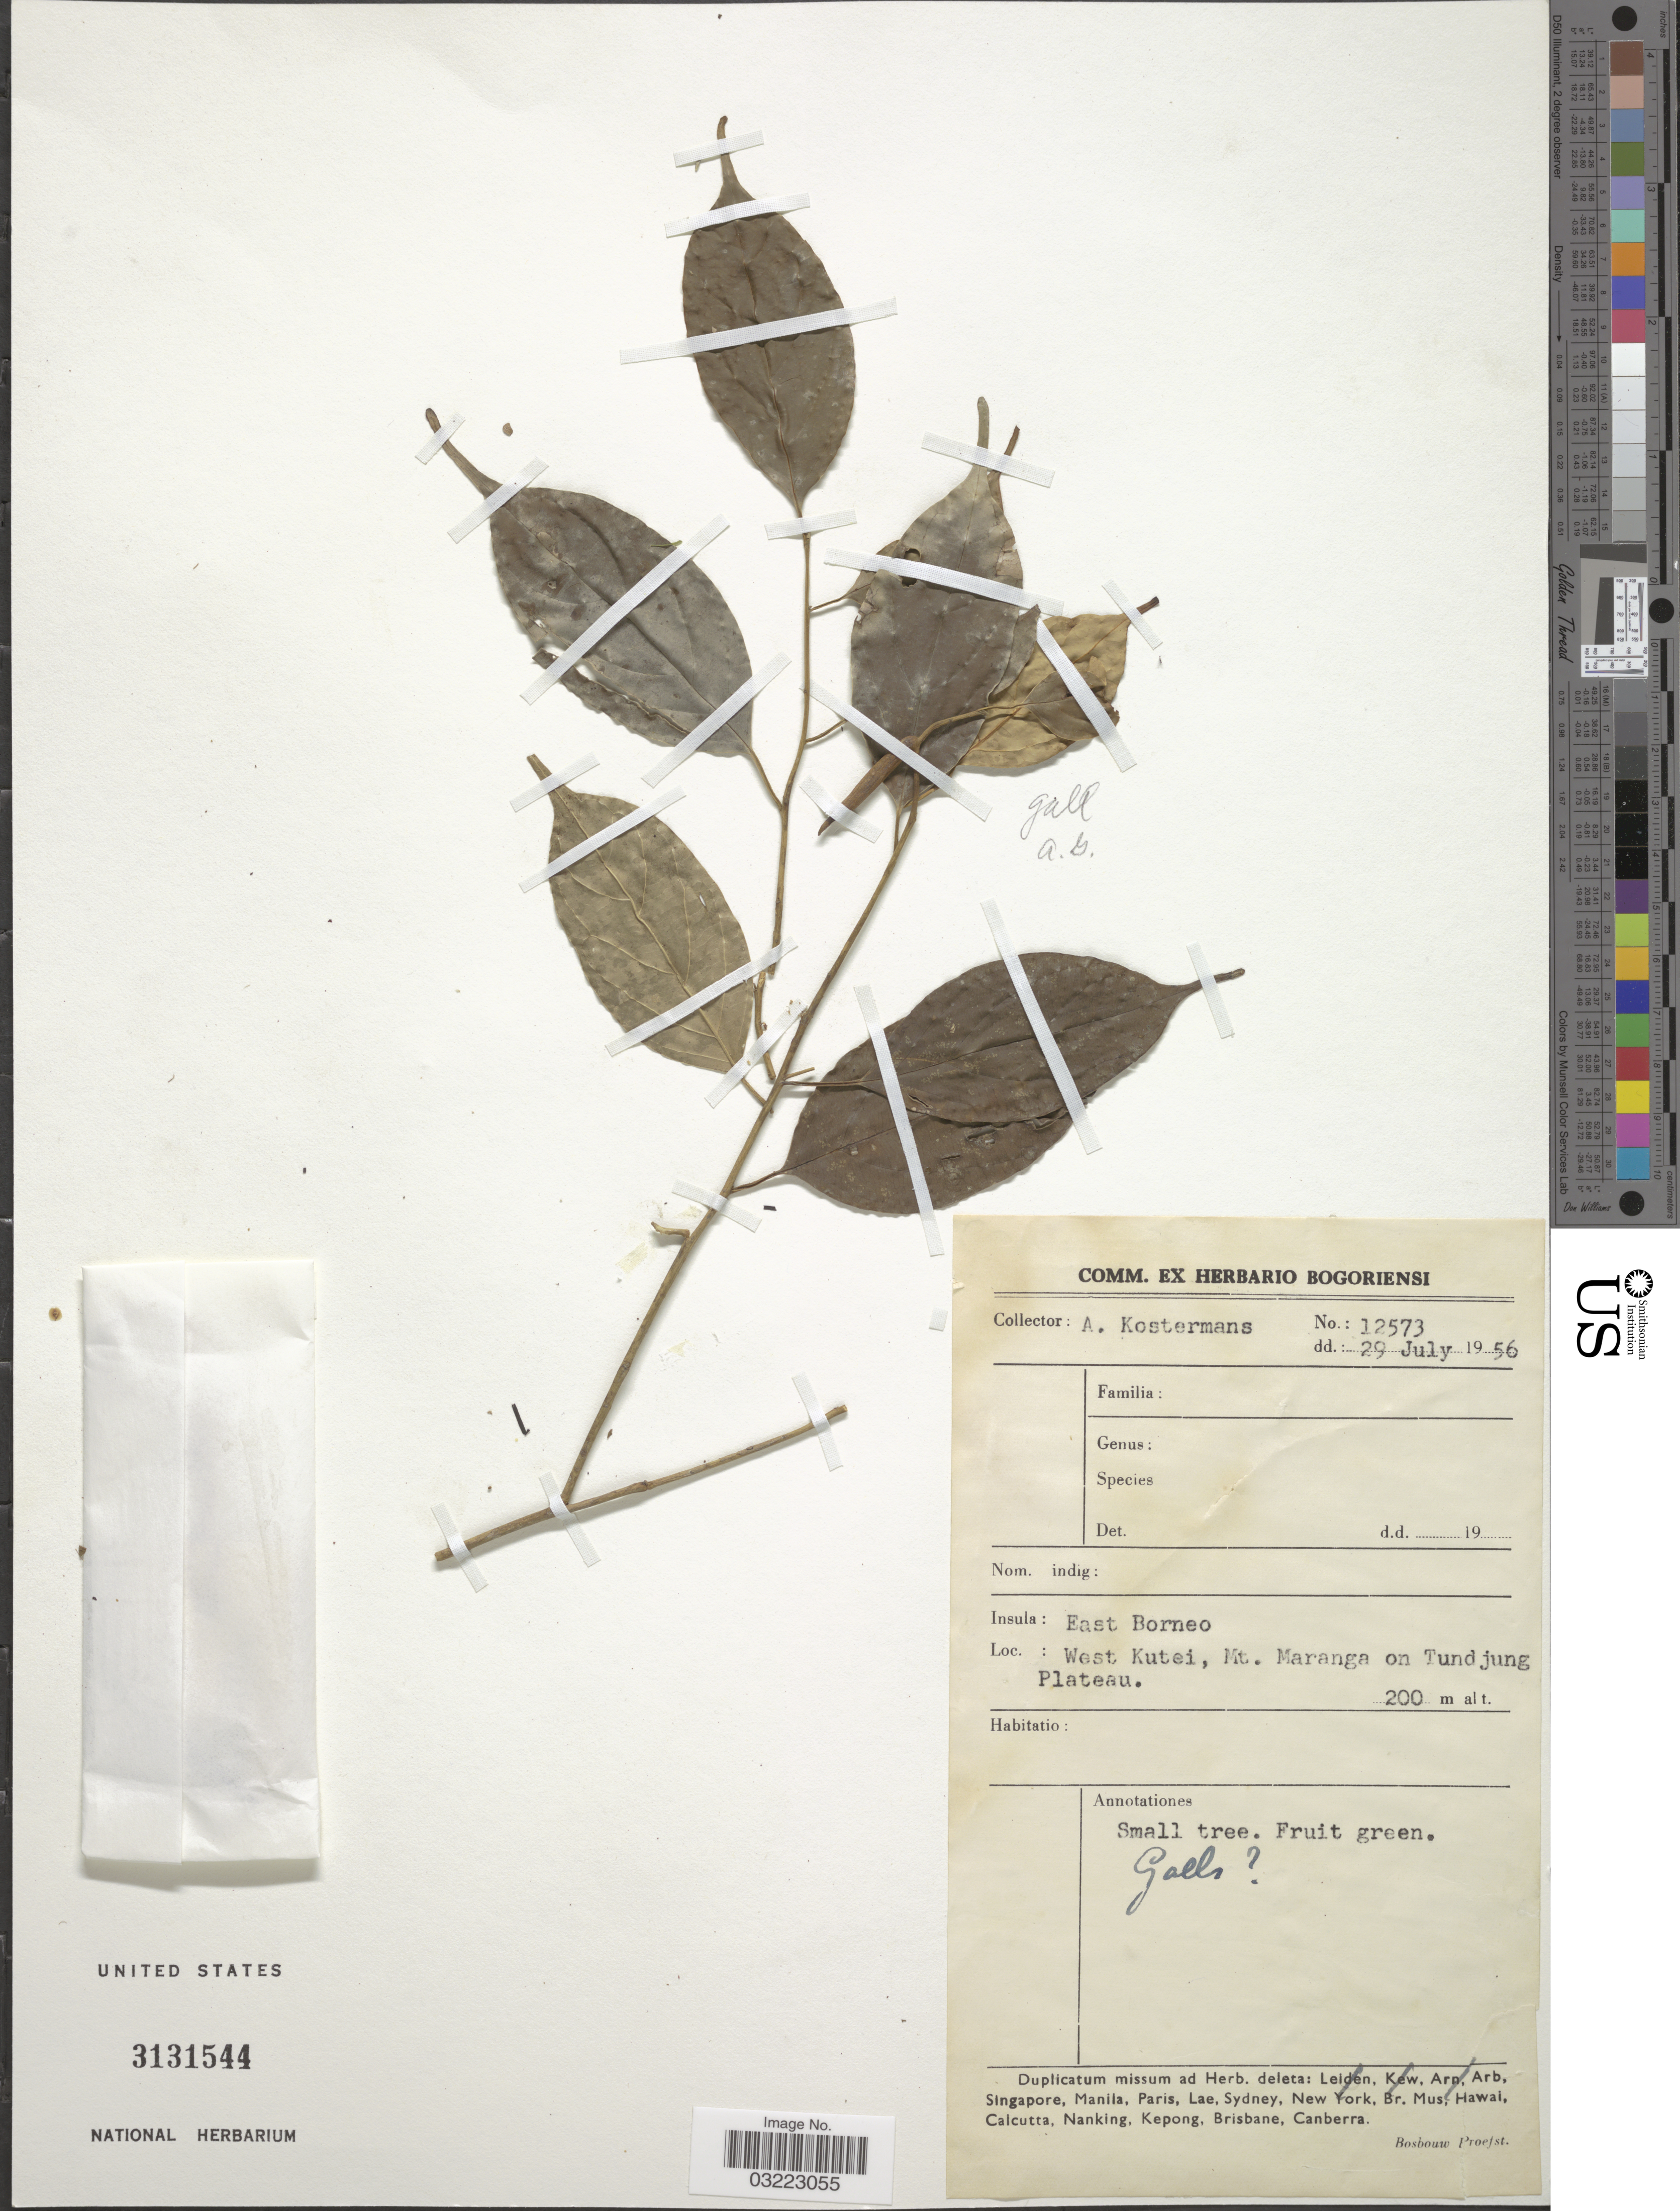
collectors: A. J. G. Kostermans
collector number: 12573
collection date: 1956-07-29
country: Indonesia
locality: Insula: East Borneo. West Kutei, Mt. Maranga on Tundjung Plateau.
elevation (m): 200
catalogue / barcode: US 3131544